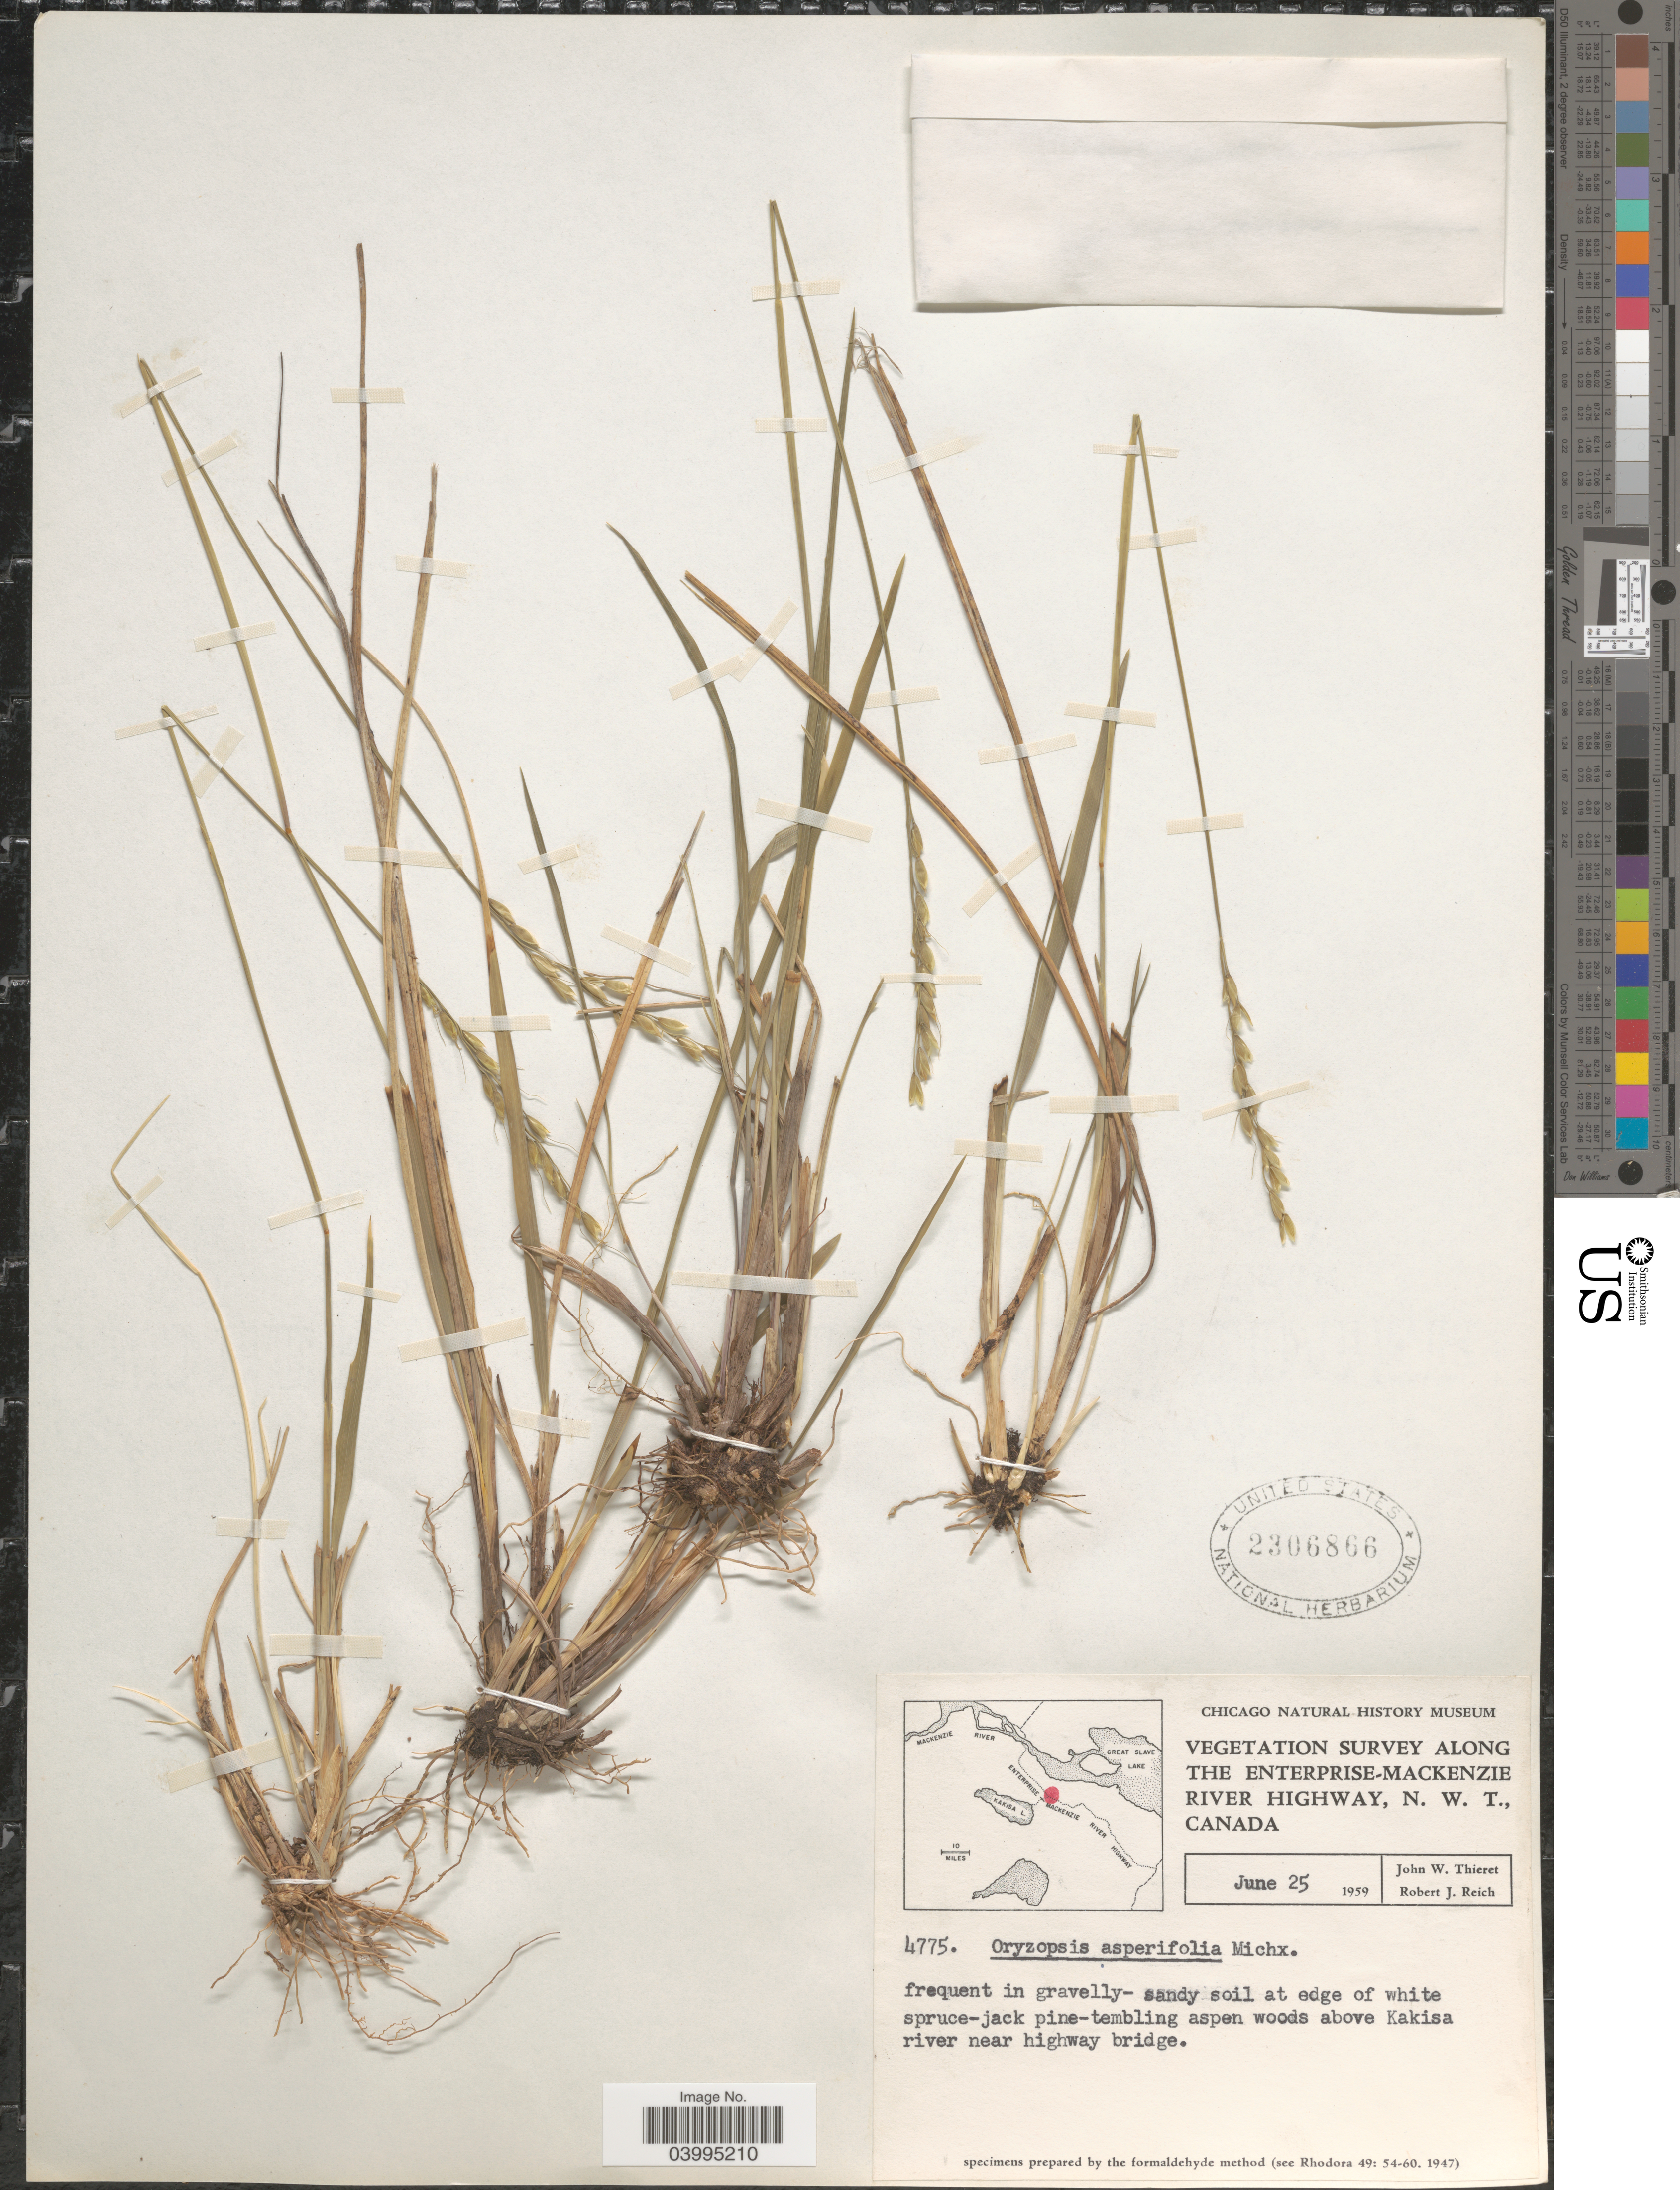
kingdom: Plantae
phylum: Tracheophyta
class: Liliopsida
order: Poales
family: Poaceae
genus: Oryzopsis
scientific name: Oryzopsis asperifolia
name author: Michx.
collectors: J. W. Thieret & R. Reich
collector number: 4775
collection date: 1959-06-25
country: Canada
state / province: Northwest Territories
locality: Along The Enterprise-Mackenzie River Highway. In gravelly- sandy soil at edge of white spruce- jack pine-tembling aspen woods above Kakisa river near highway bridge.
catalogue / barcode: US 2306866